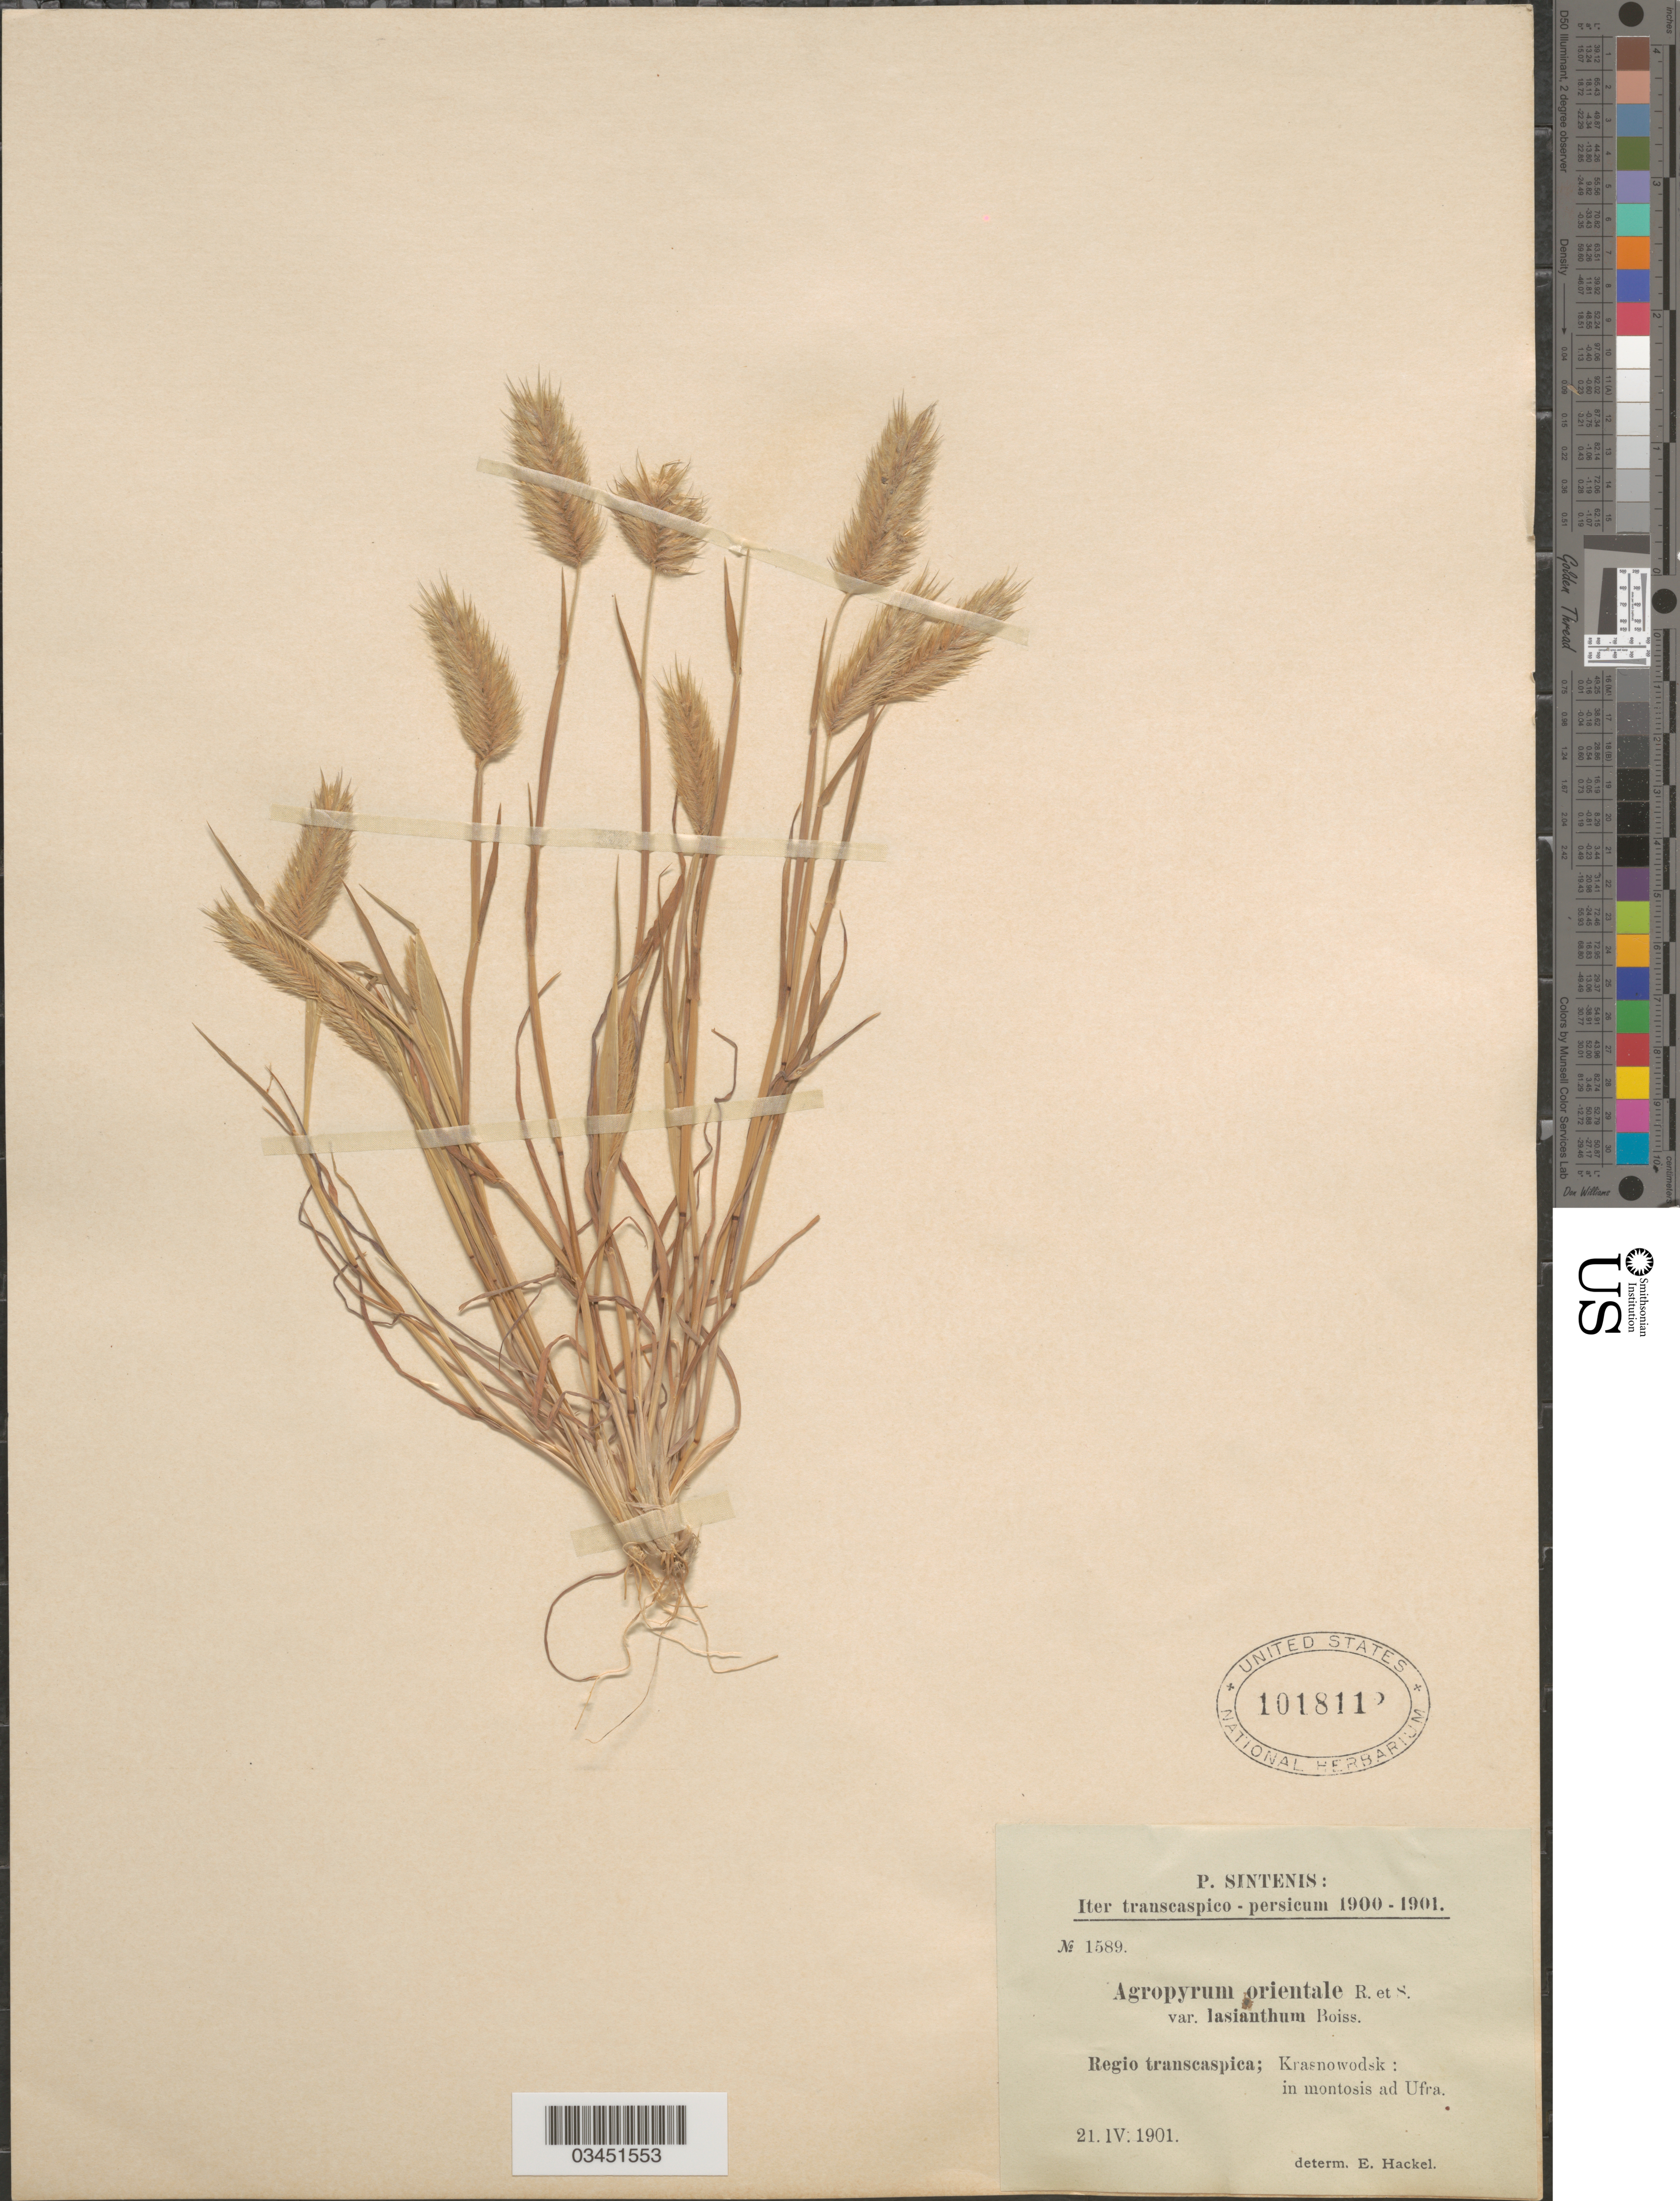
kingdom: Plantae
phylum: Tracheophyta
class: Liliopsida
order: Poales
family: Poaceae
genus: Eremopyrum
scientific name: Eremopyrum distans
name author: (K. Koch) Nevski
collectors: P. Sintenis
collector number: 1589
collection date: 1901-04-21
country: Turkmenistan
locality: Iter transcaspico - persicum 1900-1901. Regio transcaspica; Krasnowodsk: in montosis ad Ufra.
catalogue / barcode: US 1018112